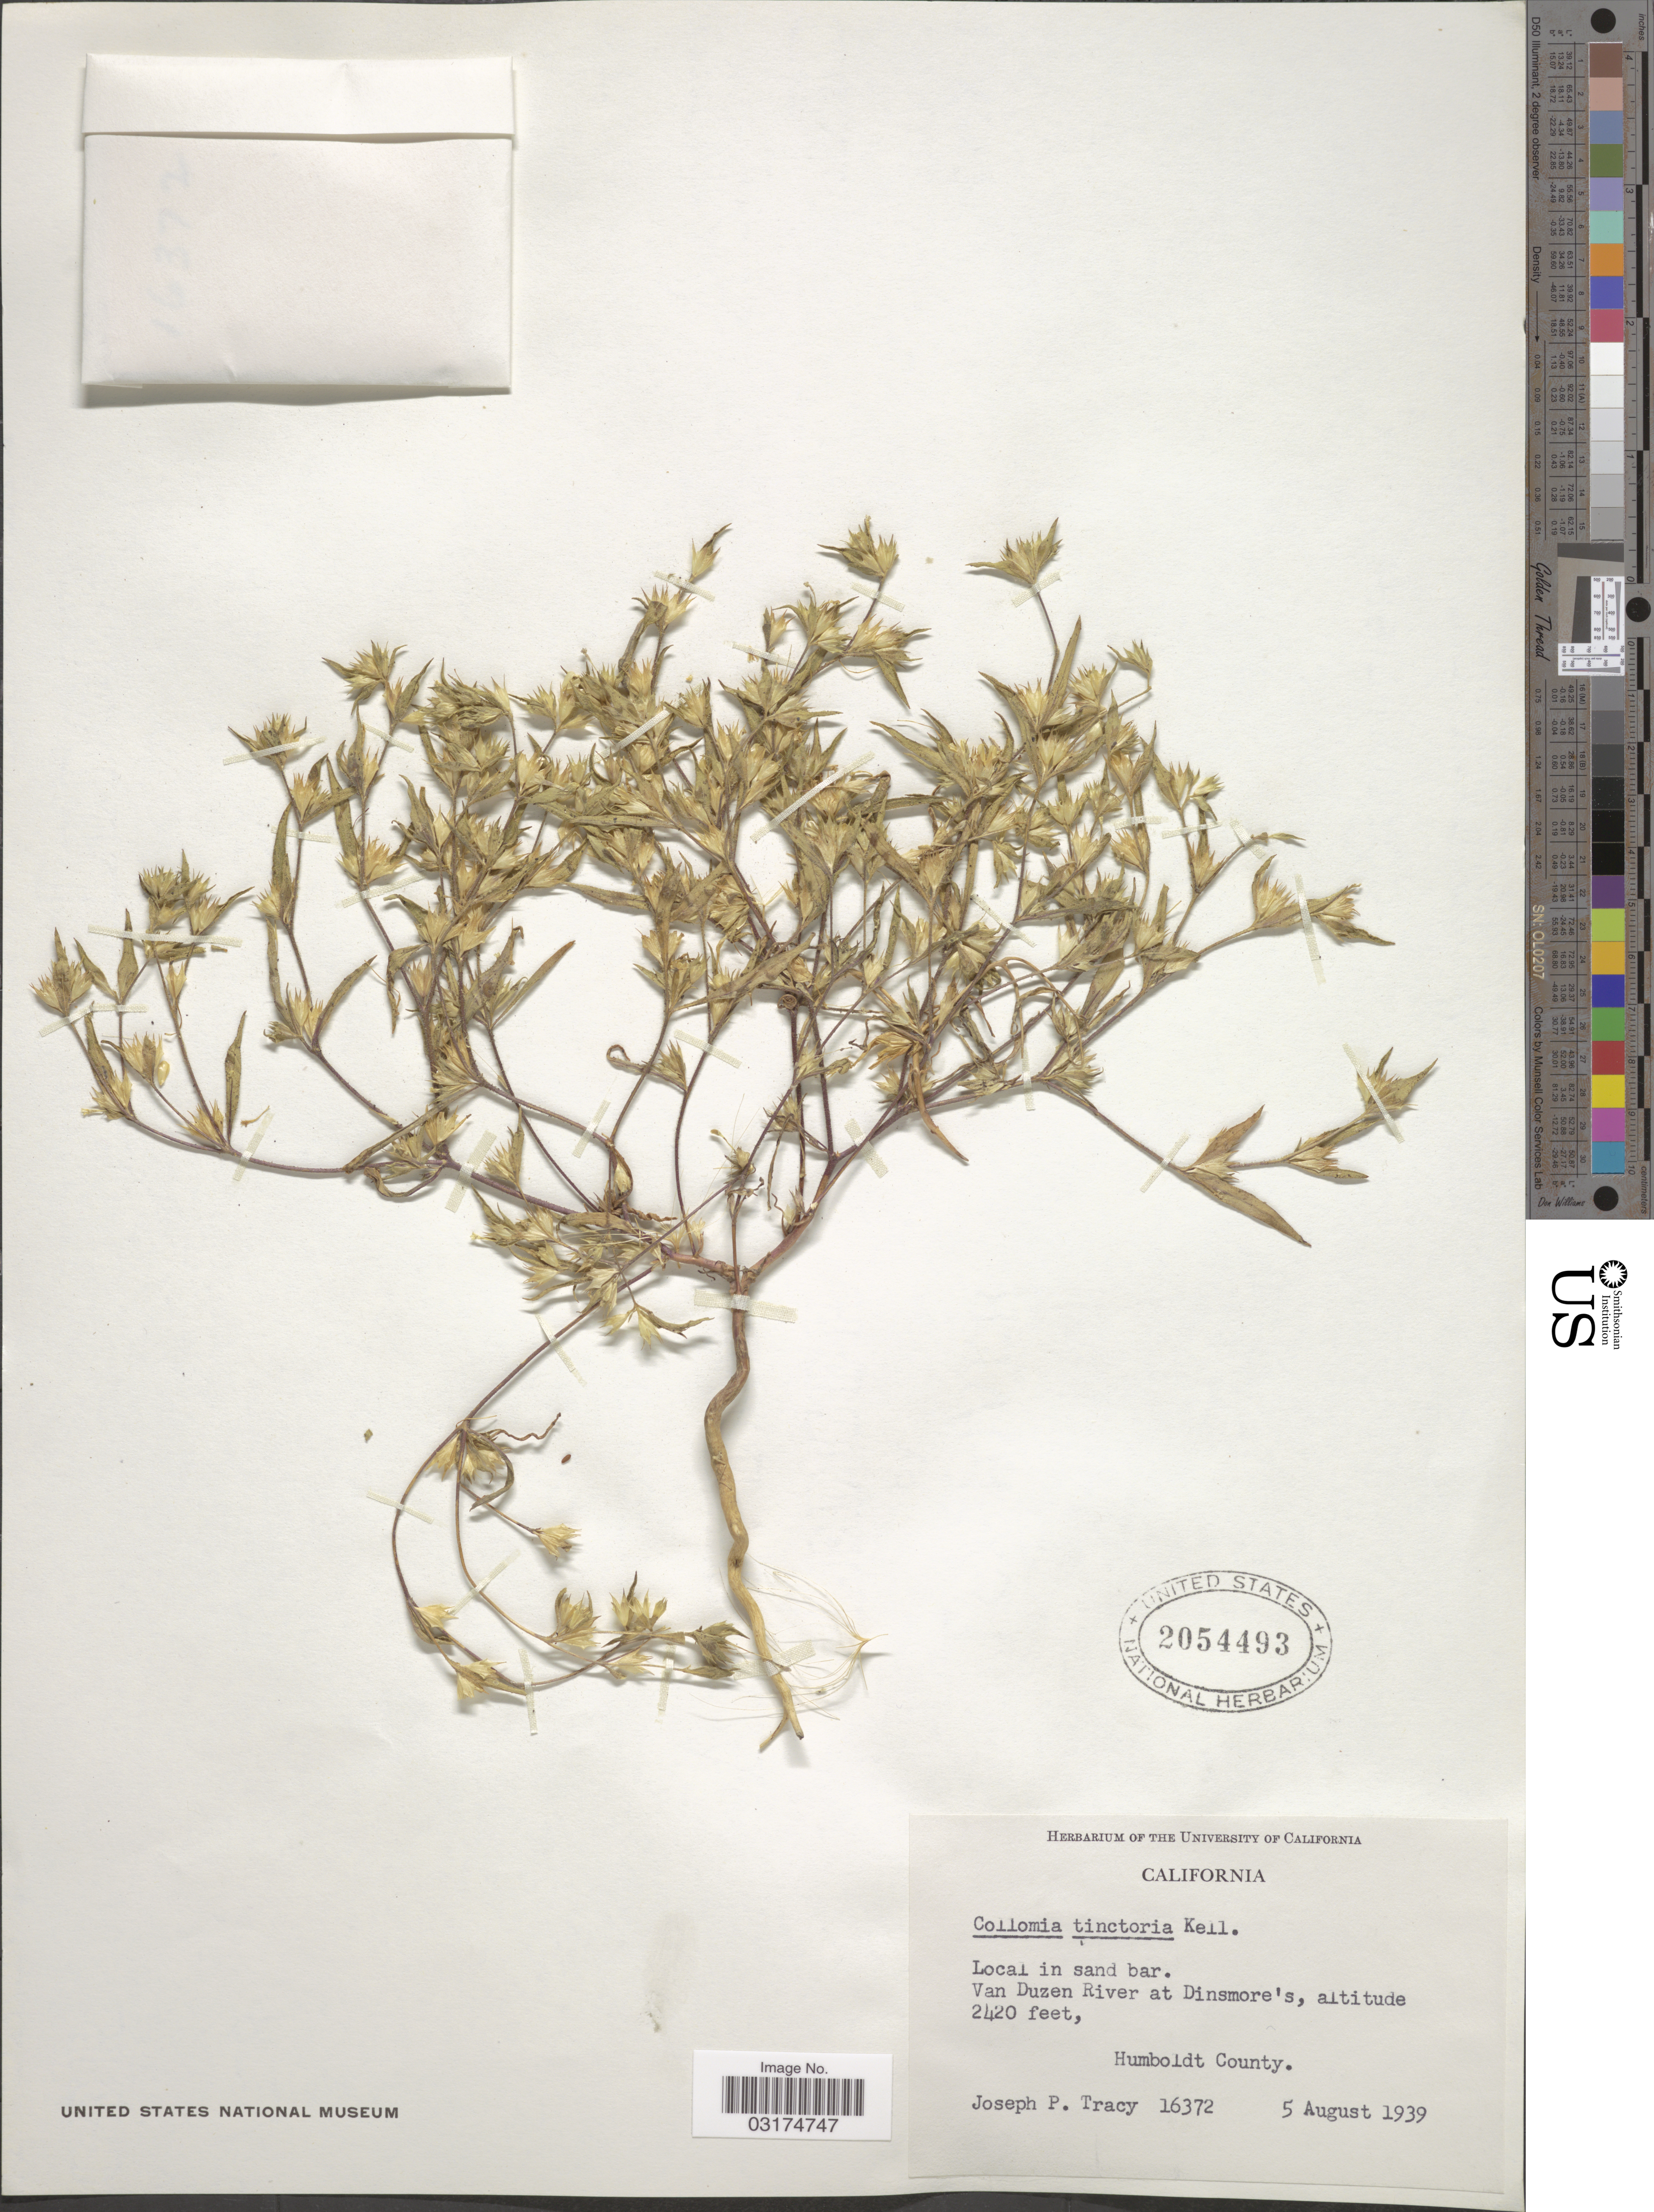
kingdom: Plantae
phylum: Tracheophyta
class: Magnoliopsida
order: Ericales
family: Polemoniaceae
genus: Collomia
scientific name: Collomia tinctoria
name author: Kellogg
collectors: J. Tracy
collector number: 16372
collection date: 1939-08-05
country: United States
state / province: California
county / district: Humboldt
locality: Van Duzen River at Dinsmore's. Humboldt County.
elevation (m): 738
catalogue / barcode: US 2054493